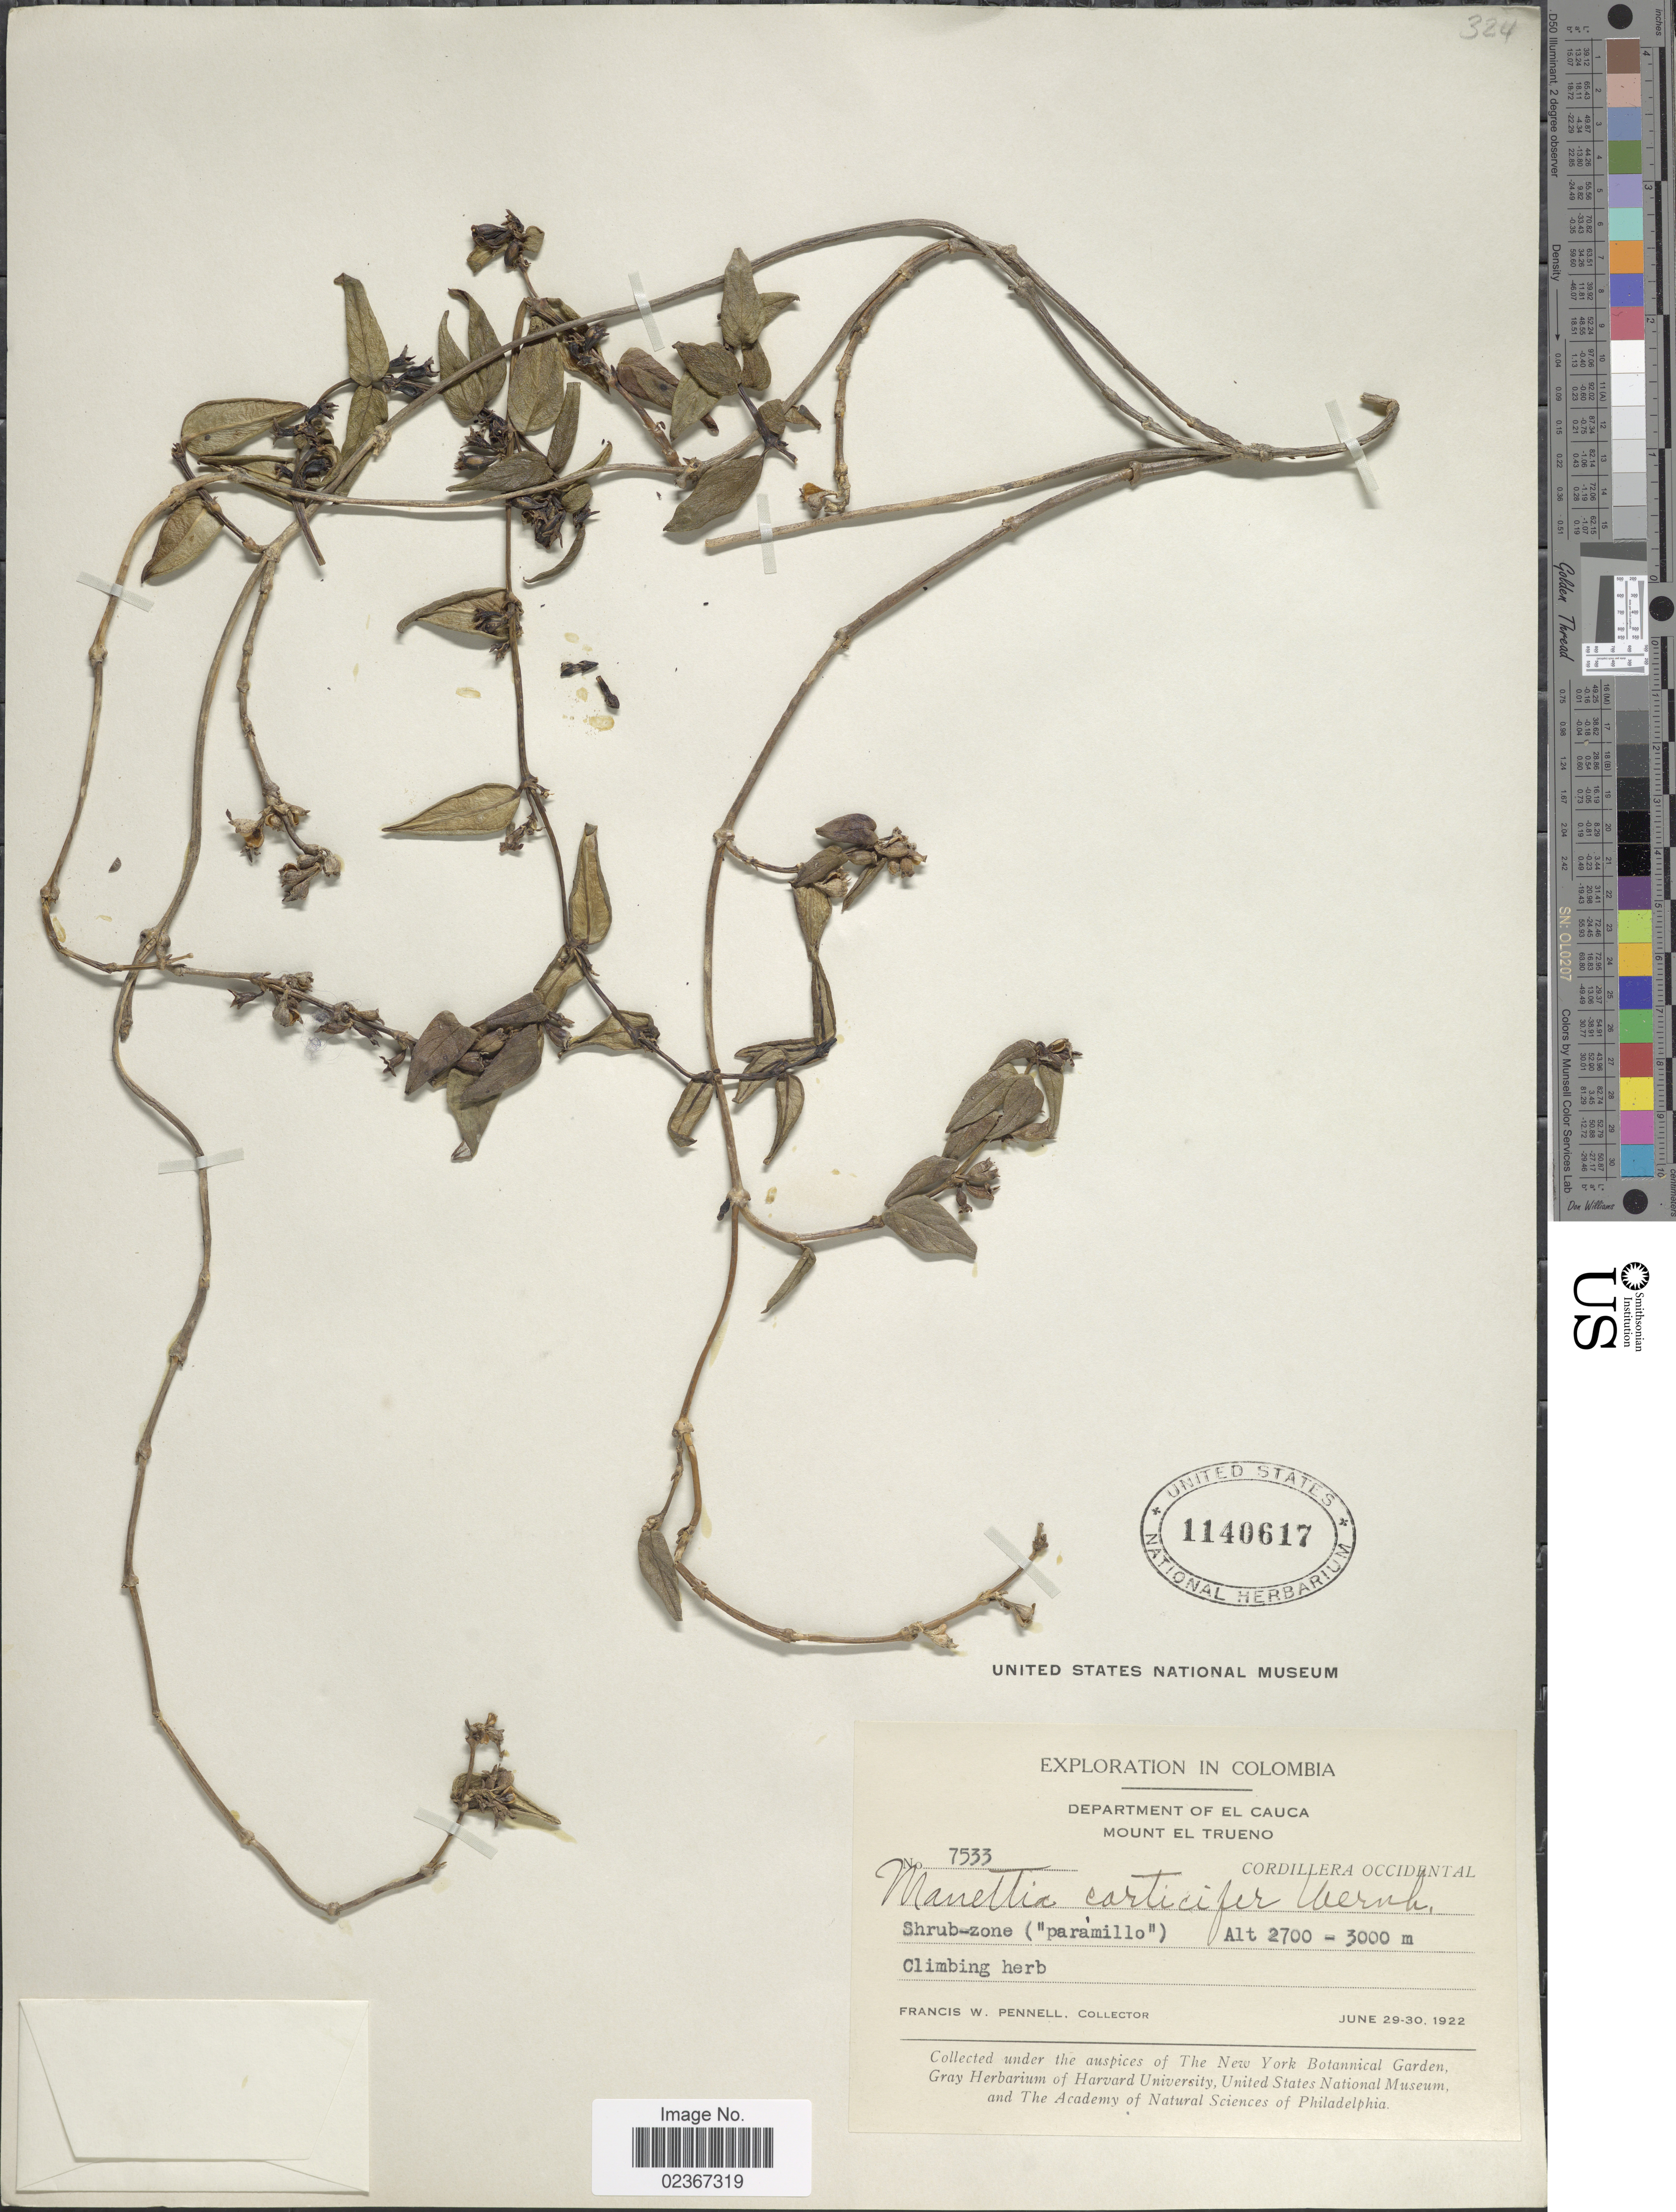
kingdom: Plantae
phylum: Tracheophyta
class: Magnoliopsida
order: Gentianales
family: Rubiaceae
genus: Manettia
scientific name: Manettia corticifera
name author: Wernham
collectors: F. W. Pennell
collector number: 7533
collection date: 1922-06-29/1922-06-30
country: Colombia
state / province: Cauca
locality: Department of El Cauca. Mount El Trueno. Cordillera Occidental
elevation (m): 2700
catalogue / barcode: US 1140617